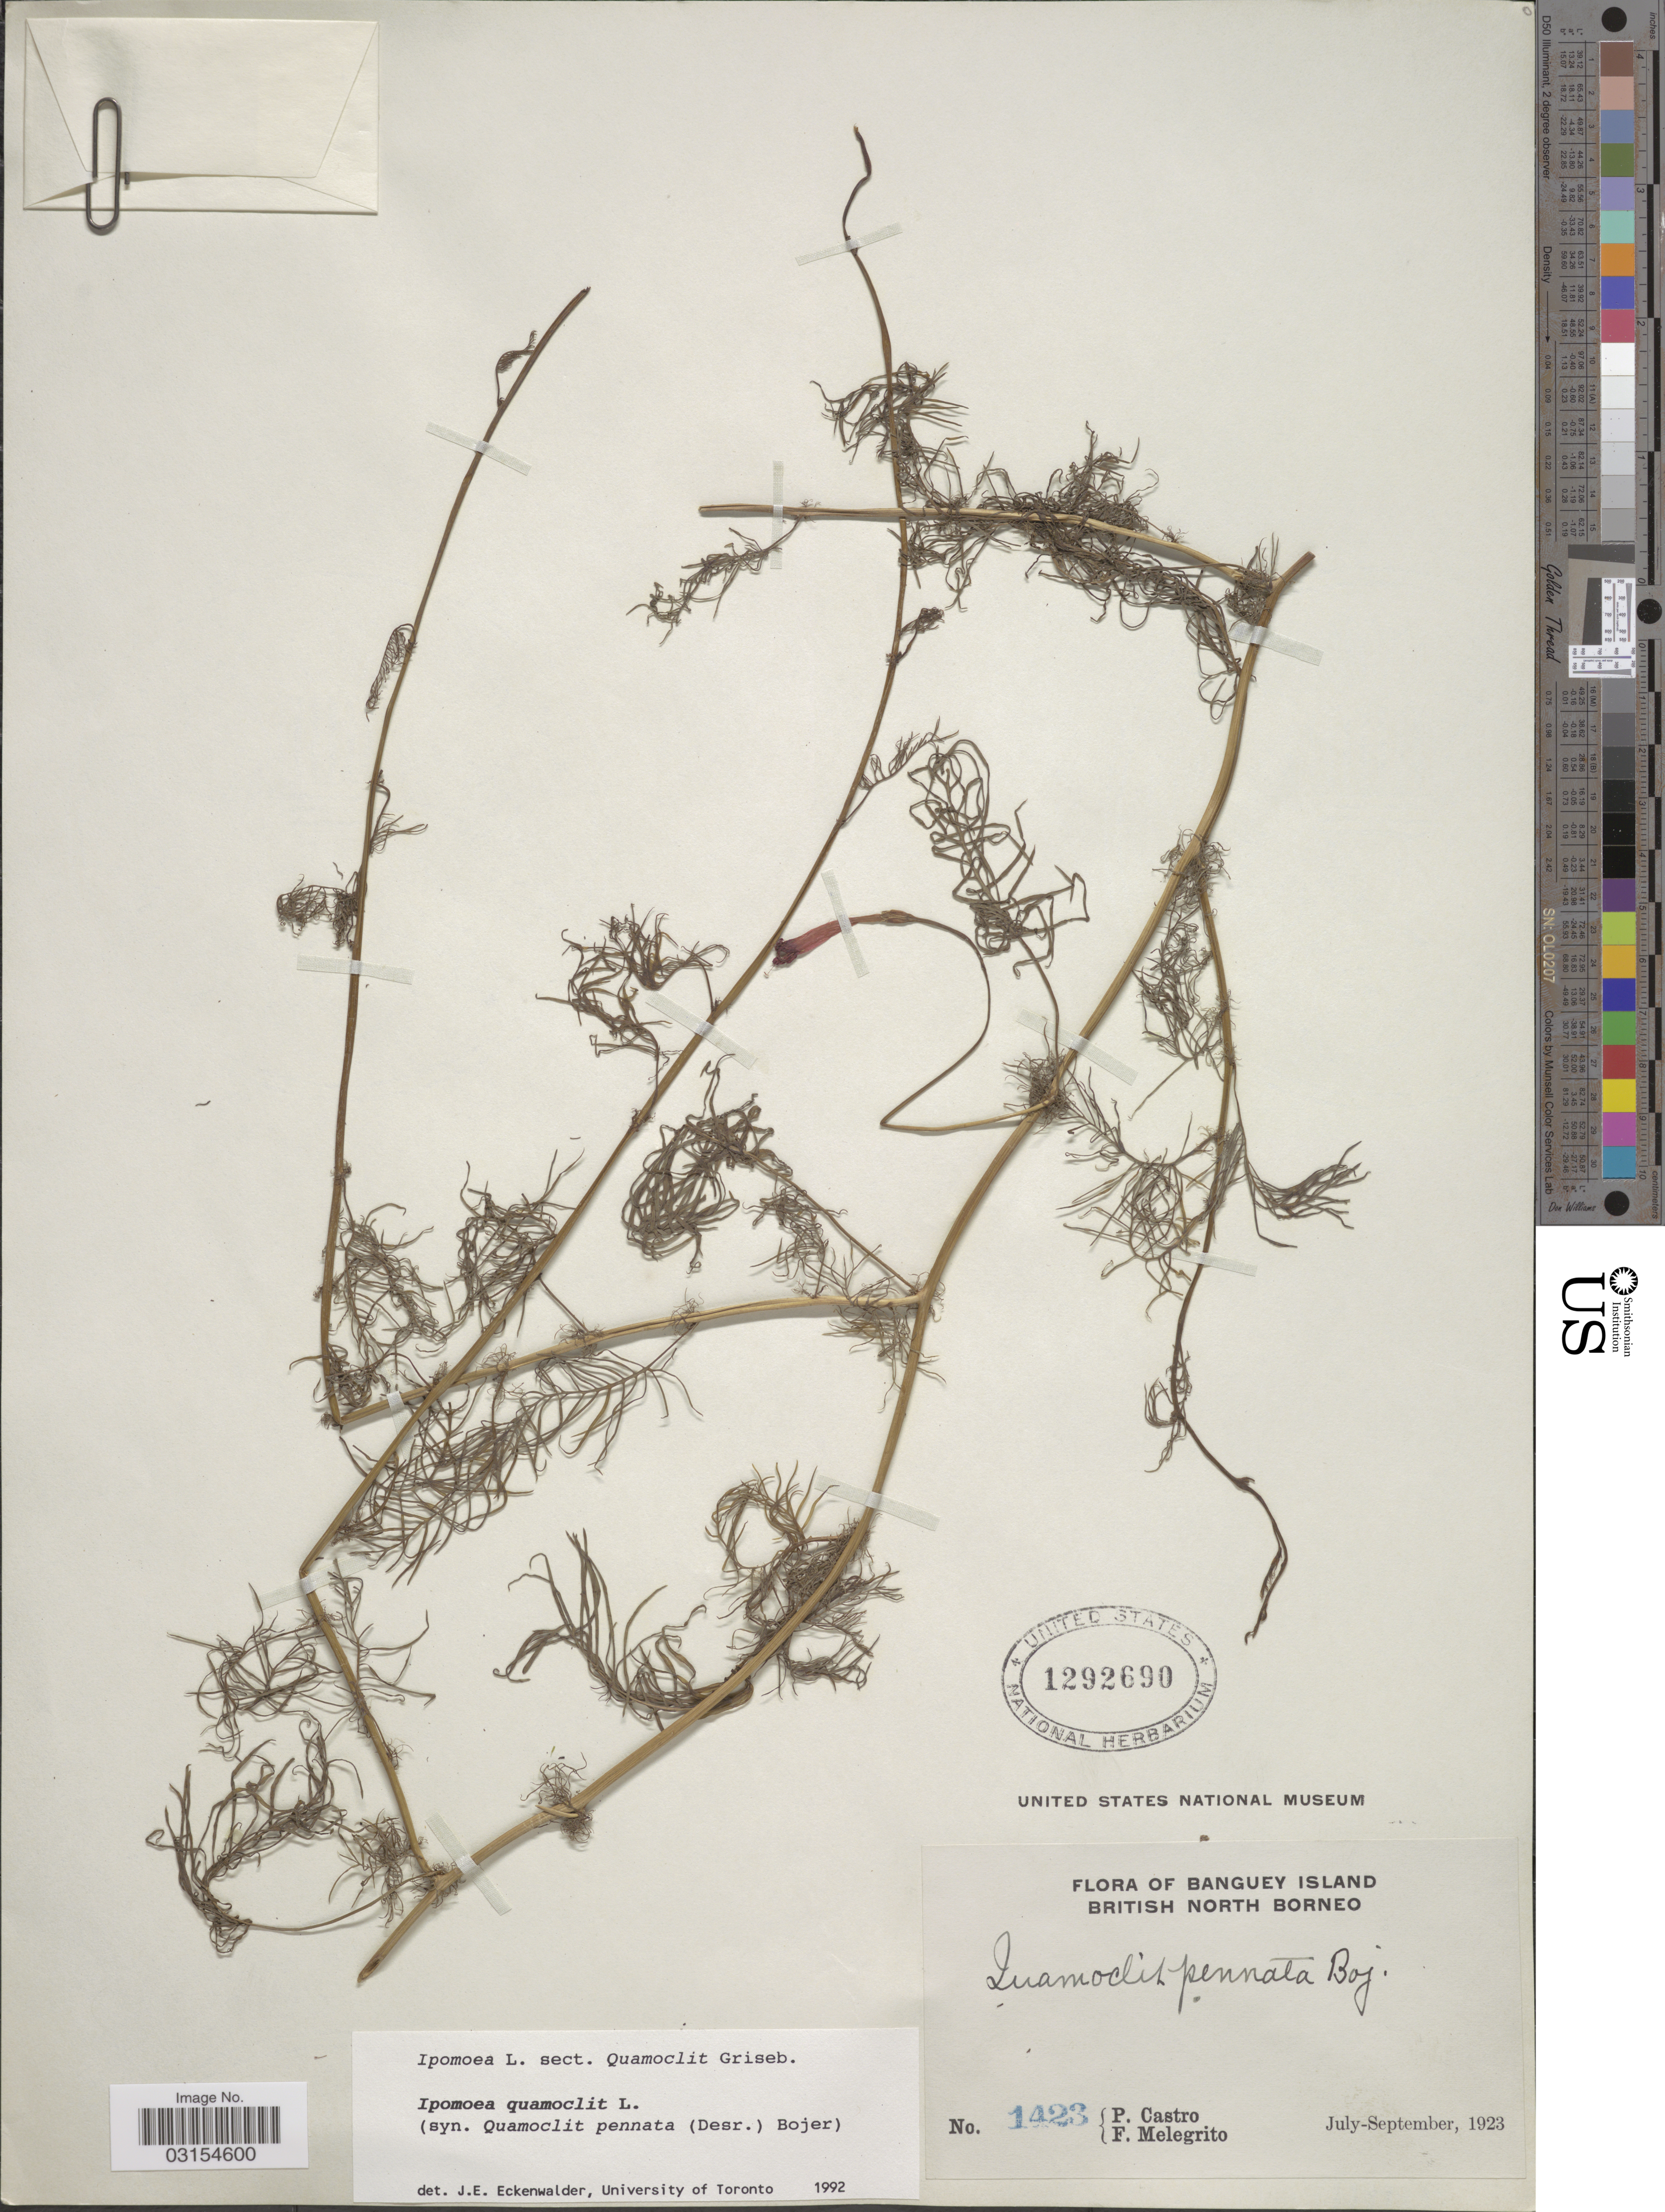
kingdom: Plantae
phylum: Tracheophyta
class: Magnoliopsida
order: Solanales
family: Convolvulaceae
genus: Ipomoea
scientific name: Ipomoea quamoclit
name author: L.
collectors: P. Castro & F. Melegrito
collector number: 1423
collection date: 1923-07/1923-09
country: Malaysia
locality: Banguey Island. British North Borneo.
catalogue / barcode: US 1292690